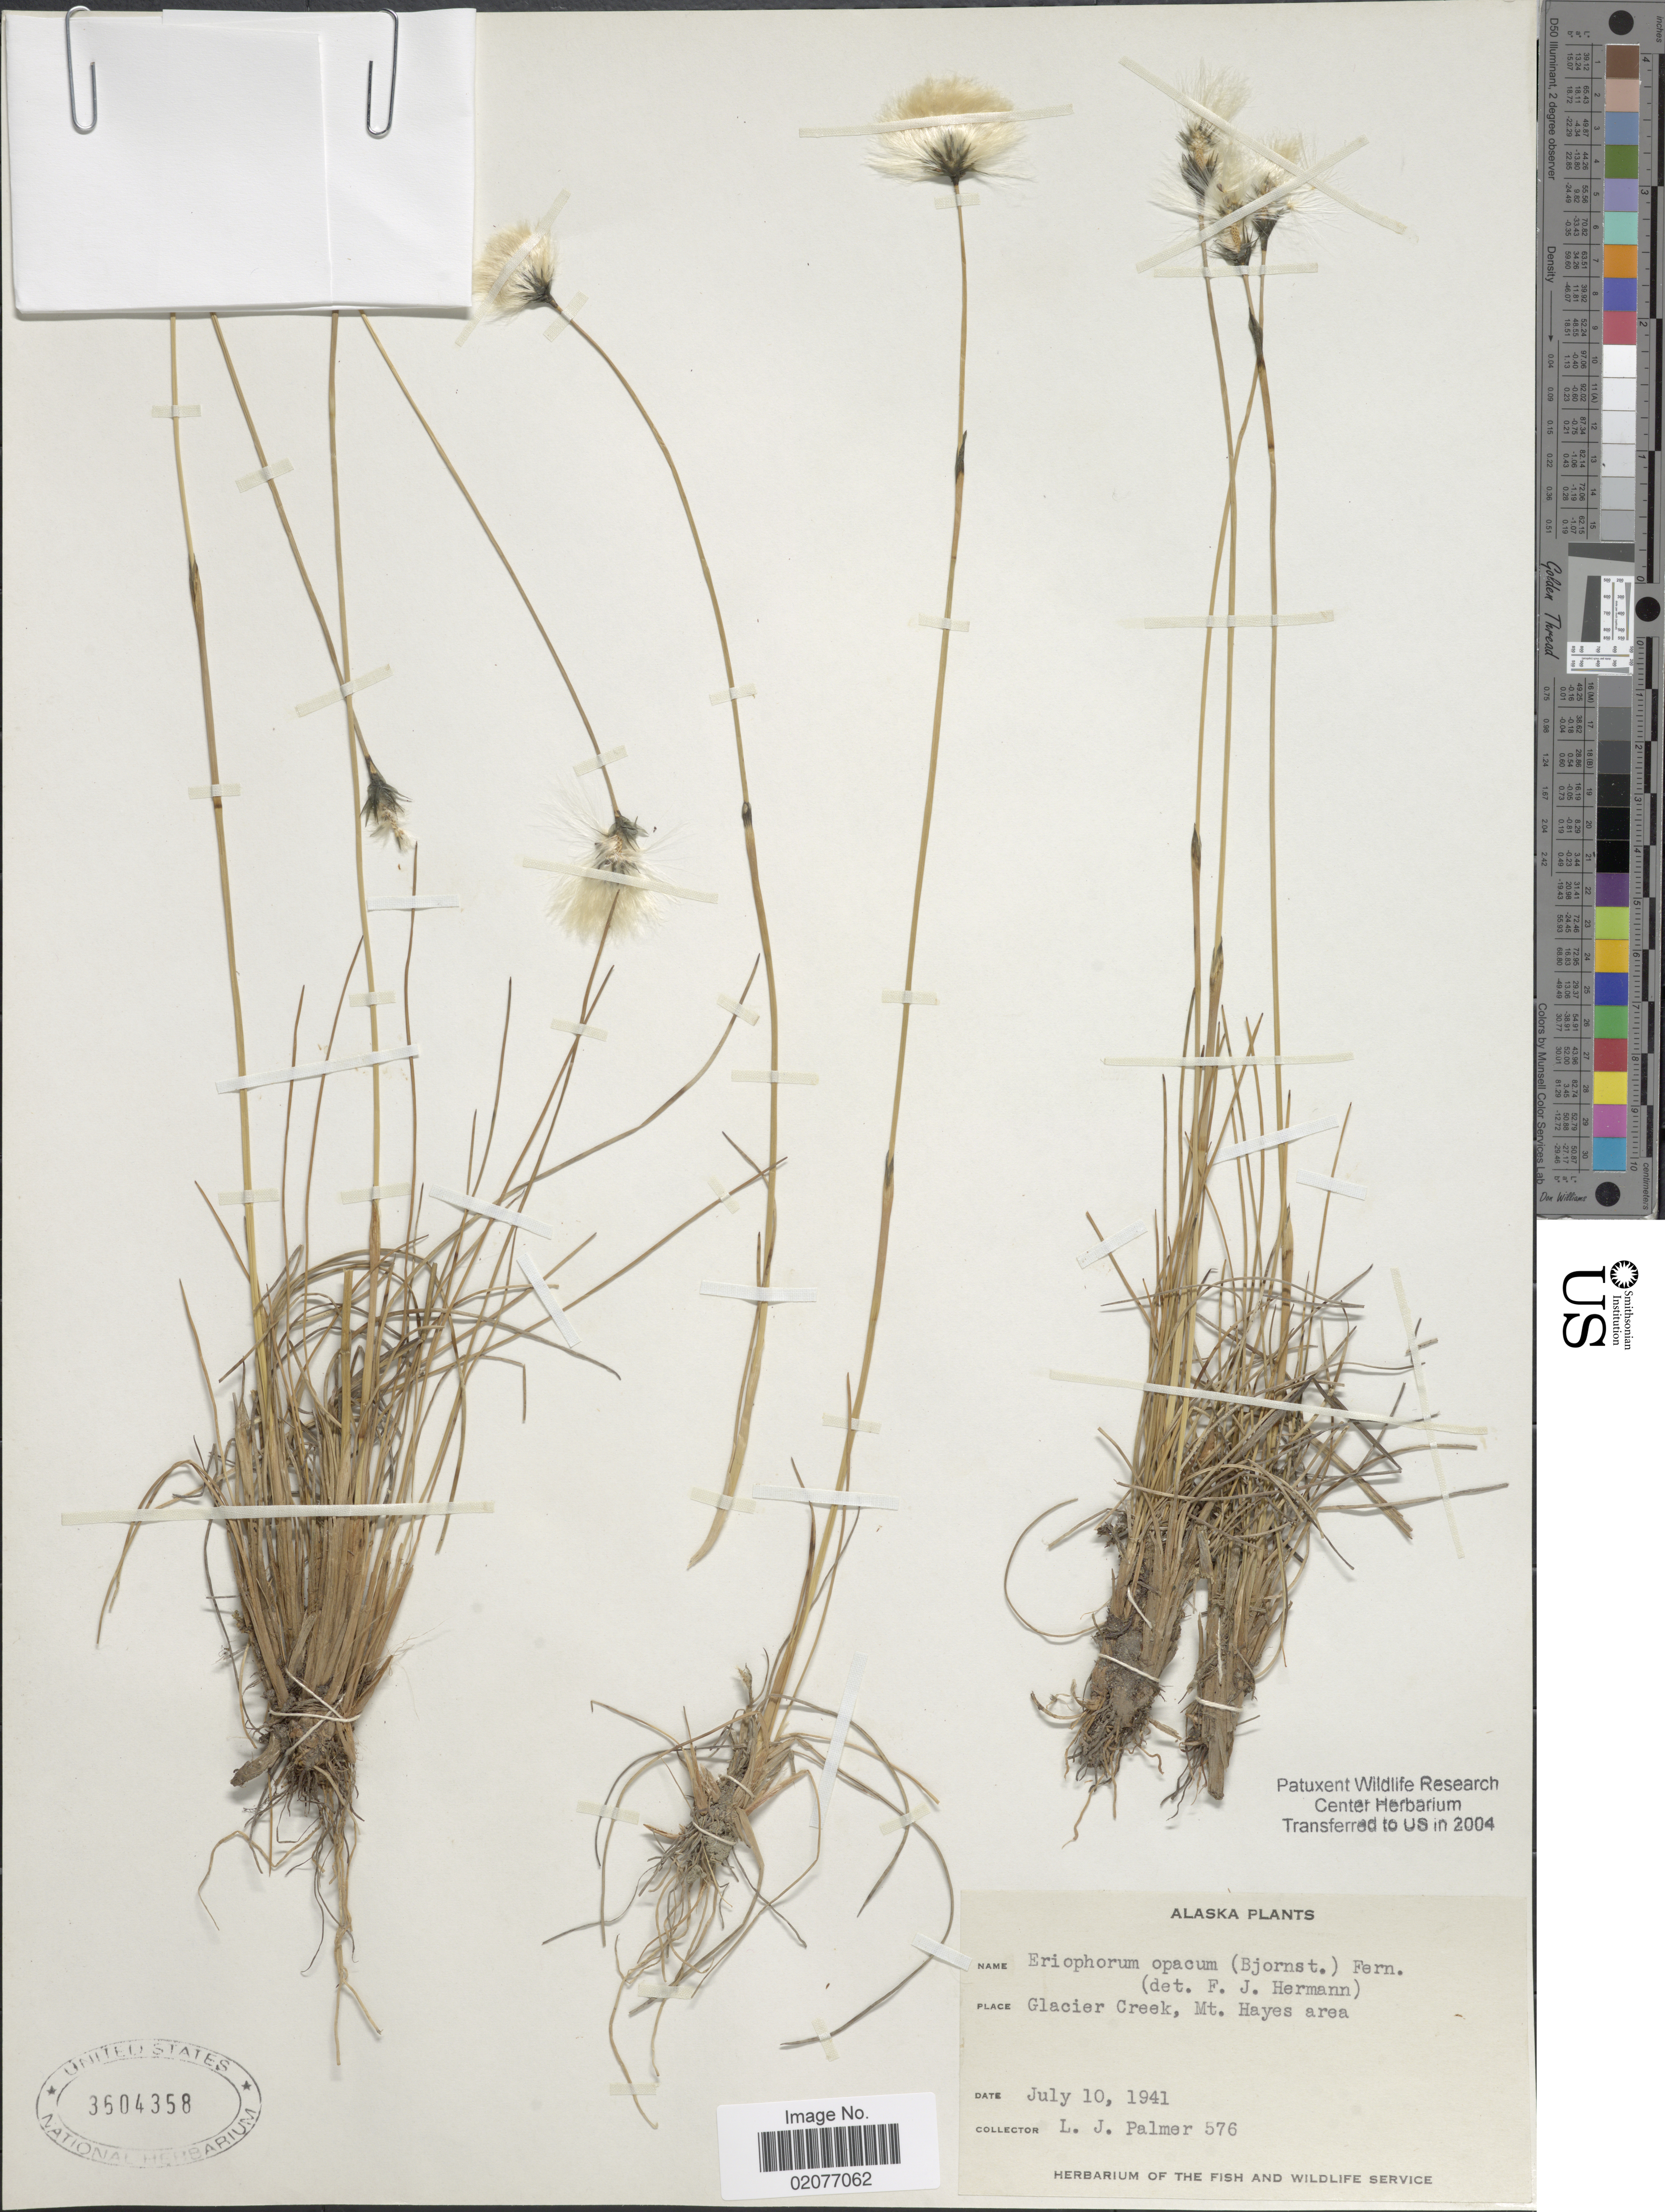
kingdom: Plantae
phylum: Tracheophyta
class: Liliopsida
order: Poales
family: Cyperaceae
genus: Eriophorum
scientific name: Eriophorum brachyantherum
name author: Trautv. & C.A. Mey.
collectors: L. J. Palmer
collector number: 576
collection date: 1941-07-10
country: United States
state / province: Alaska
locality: Glacier Creek, Mt Hayes area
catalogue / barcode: US 3604358